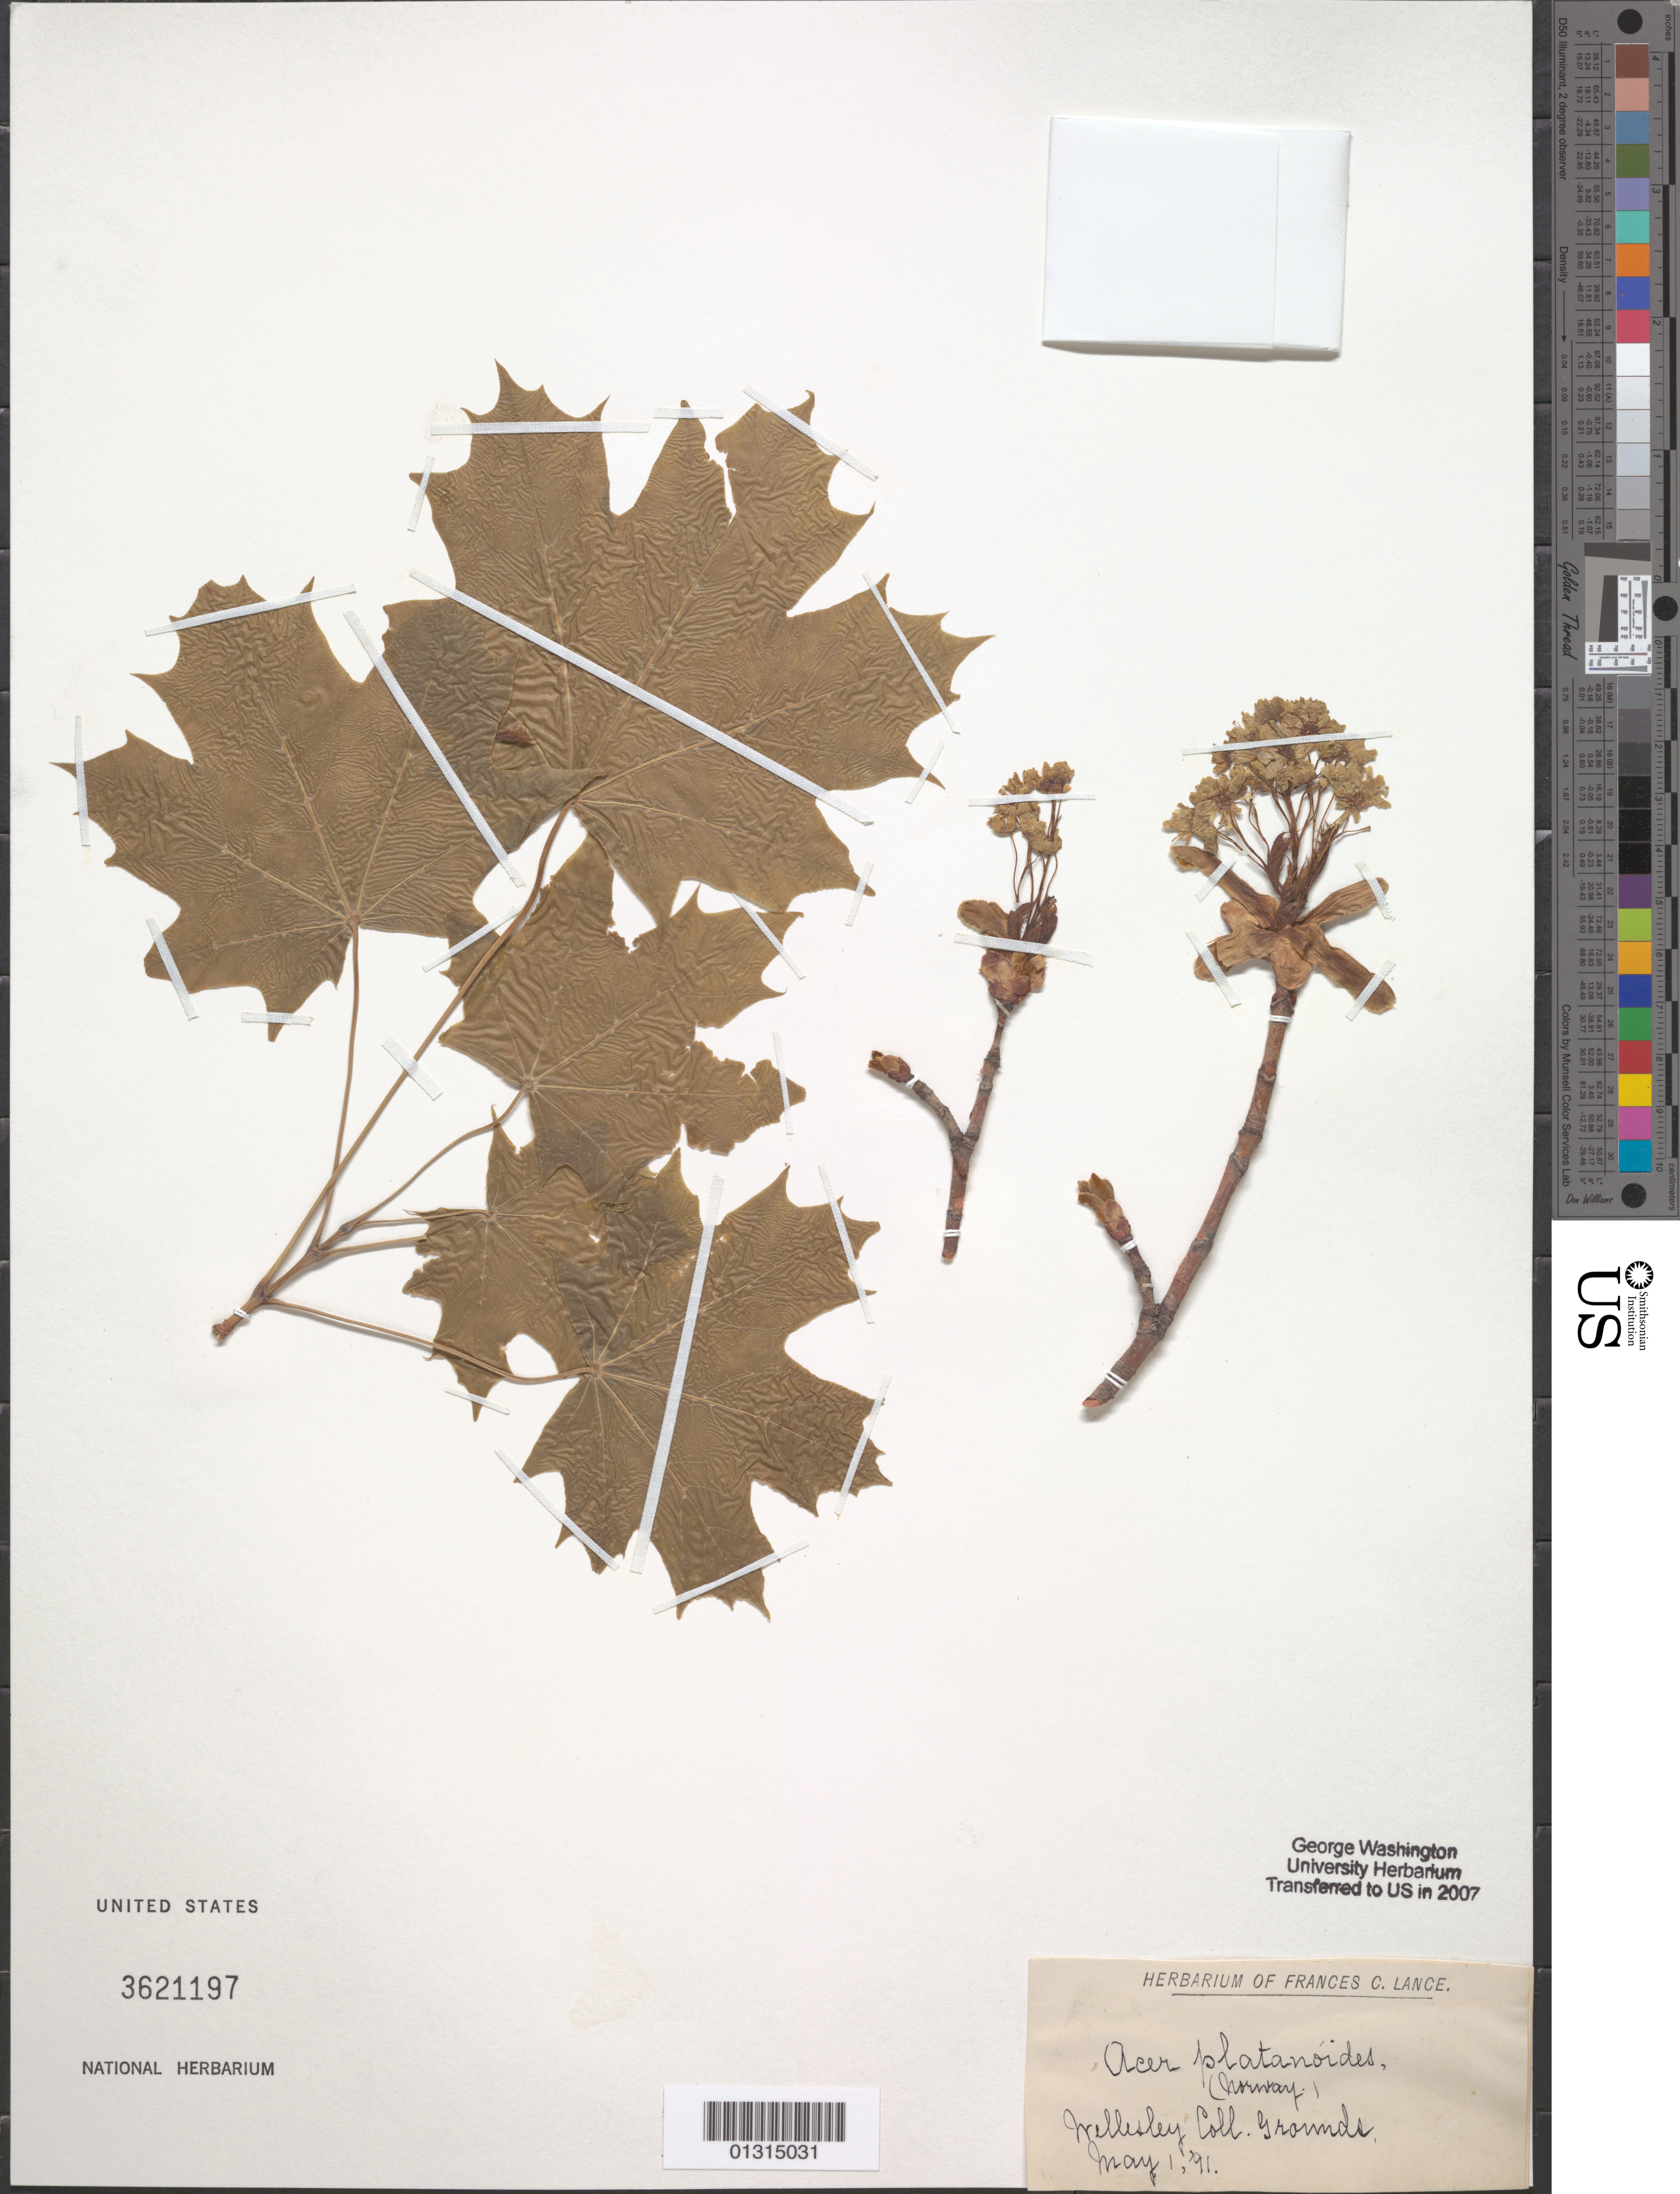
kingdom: Plantae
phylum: Tracheophyta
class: Magnoliopsida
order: Sapindales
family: Sapindaceae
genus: Acer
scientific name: Acer platanoides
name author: L.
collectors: F. Lance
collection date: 1891-05-01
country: United States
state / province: Massachusetts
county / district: Norfolk County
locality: Wellesley College grounds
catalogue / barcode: US 3621197